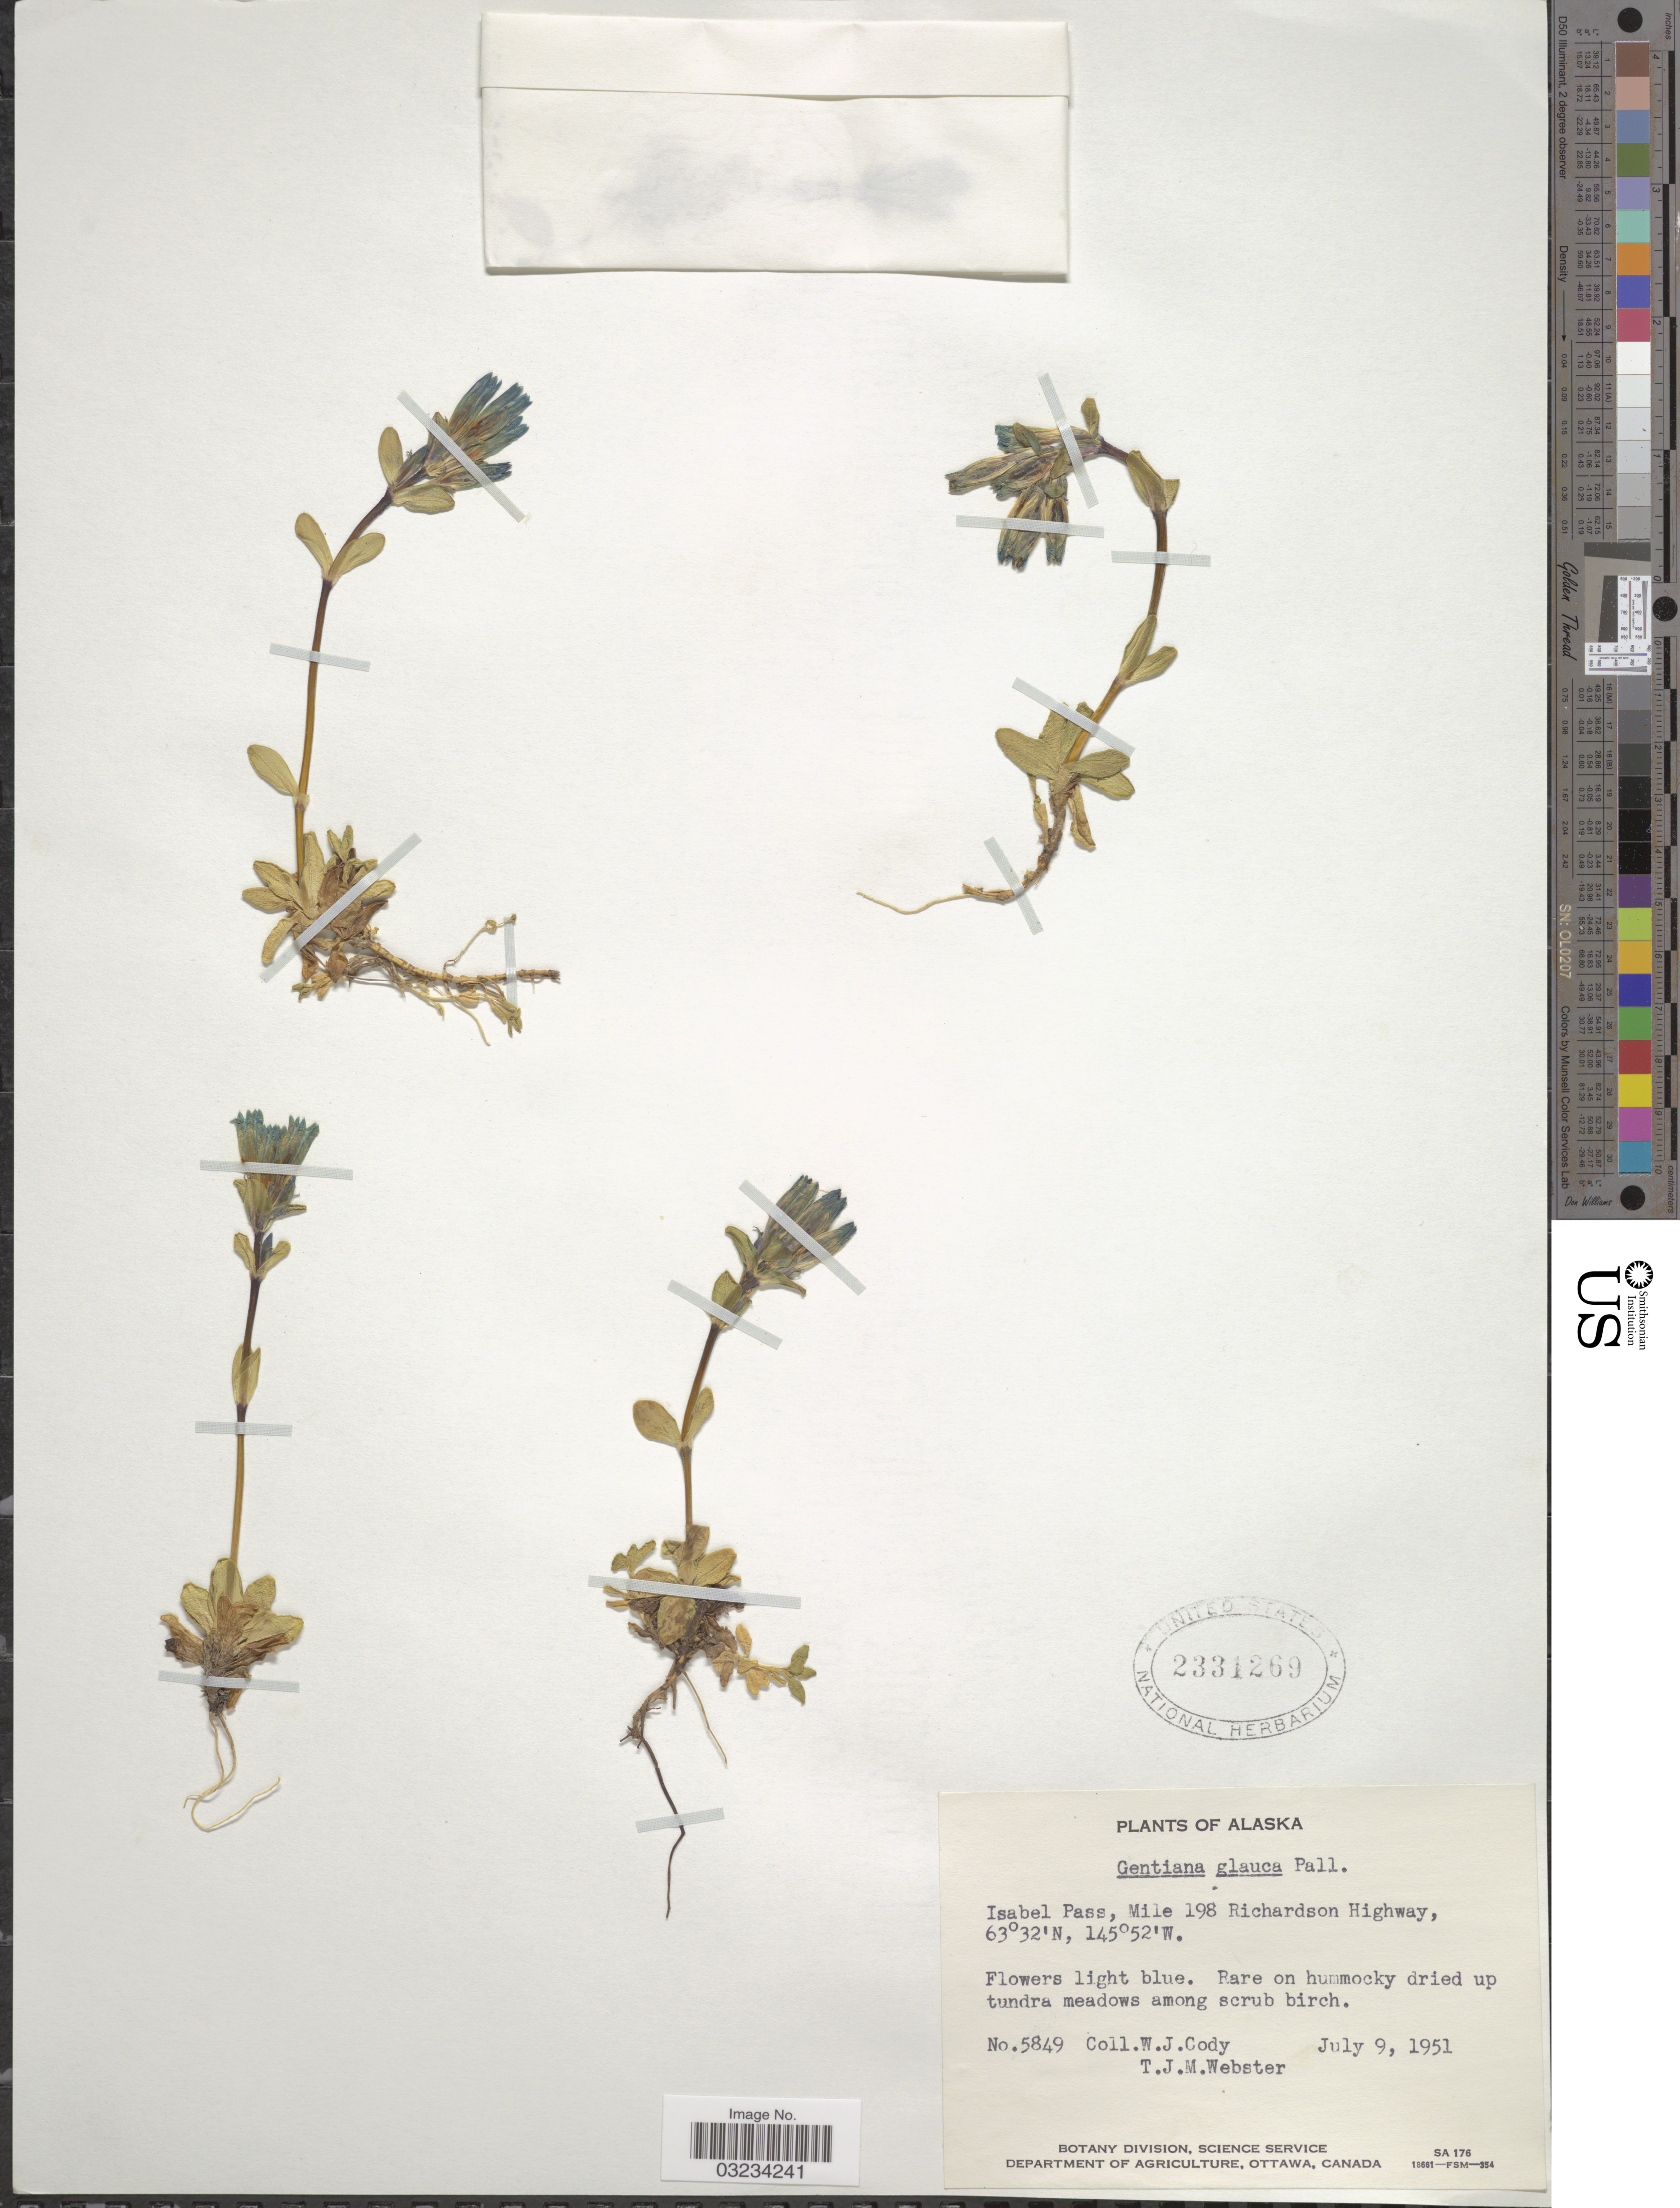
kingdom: Plantae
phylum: Tracheophyta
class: Magnoliopsida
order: Gentianales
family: Gentianaceae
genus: Gentiana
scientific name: Gentiana glauca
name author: Pall.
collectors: W. Cody & T. J. Webster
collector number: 5849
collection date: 1951-07-09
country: United States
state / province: Alaska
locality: Isabel Pass, Mile 198 Richardson Highway.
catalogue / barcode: US 2331269